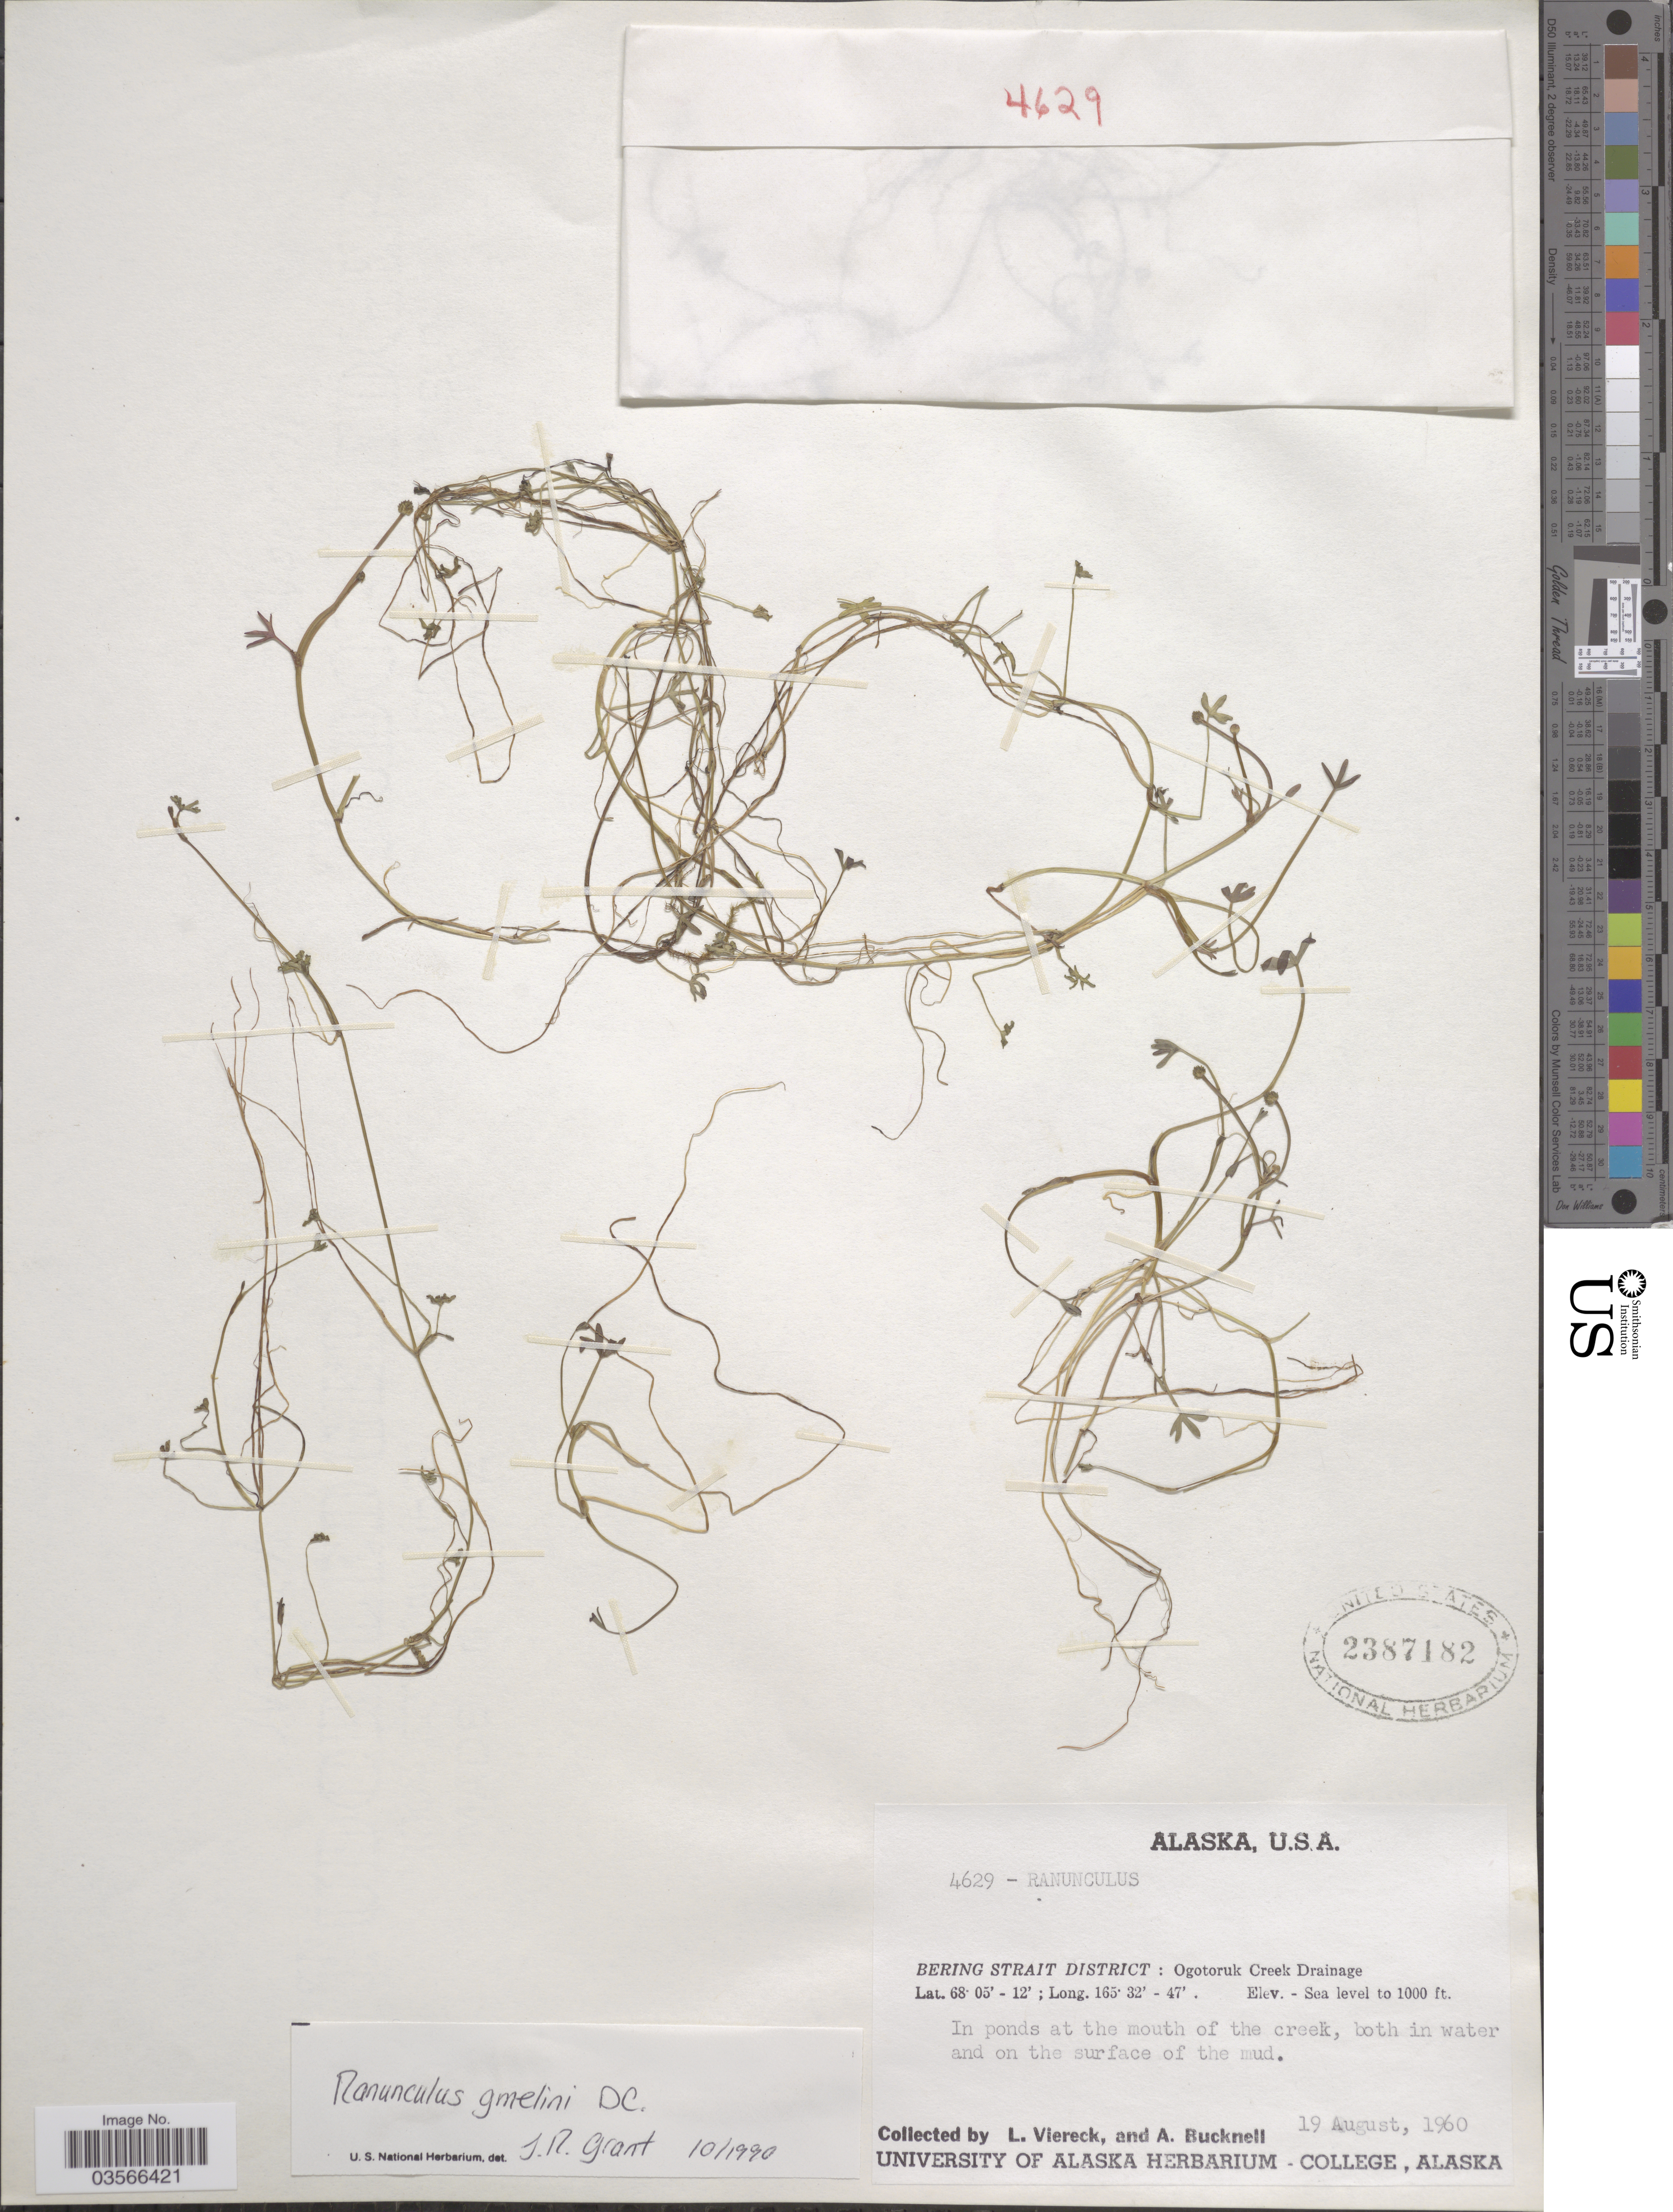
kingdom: Plantae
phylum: Tracheophyta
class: Magnoliopsida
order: Ranunculales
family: Ranunculaceae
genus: Ranunculus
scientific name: Ranunculus gmelinii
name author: DC.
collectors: L. Viereck & A. Bucknell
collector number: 4629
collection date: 1960-08-19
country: United States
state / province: Alaska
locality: Bering Strait District: Ogotoruk Creek Drainage. In ponds at the mouth of the creek, both in water and on the surface of the mud.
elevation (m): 0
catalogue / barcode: US 2387182